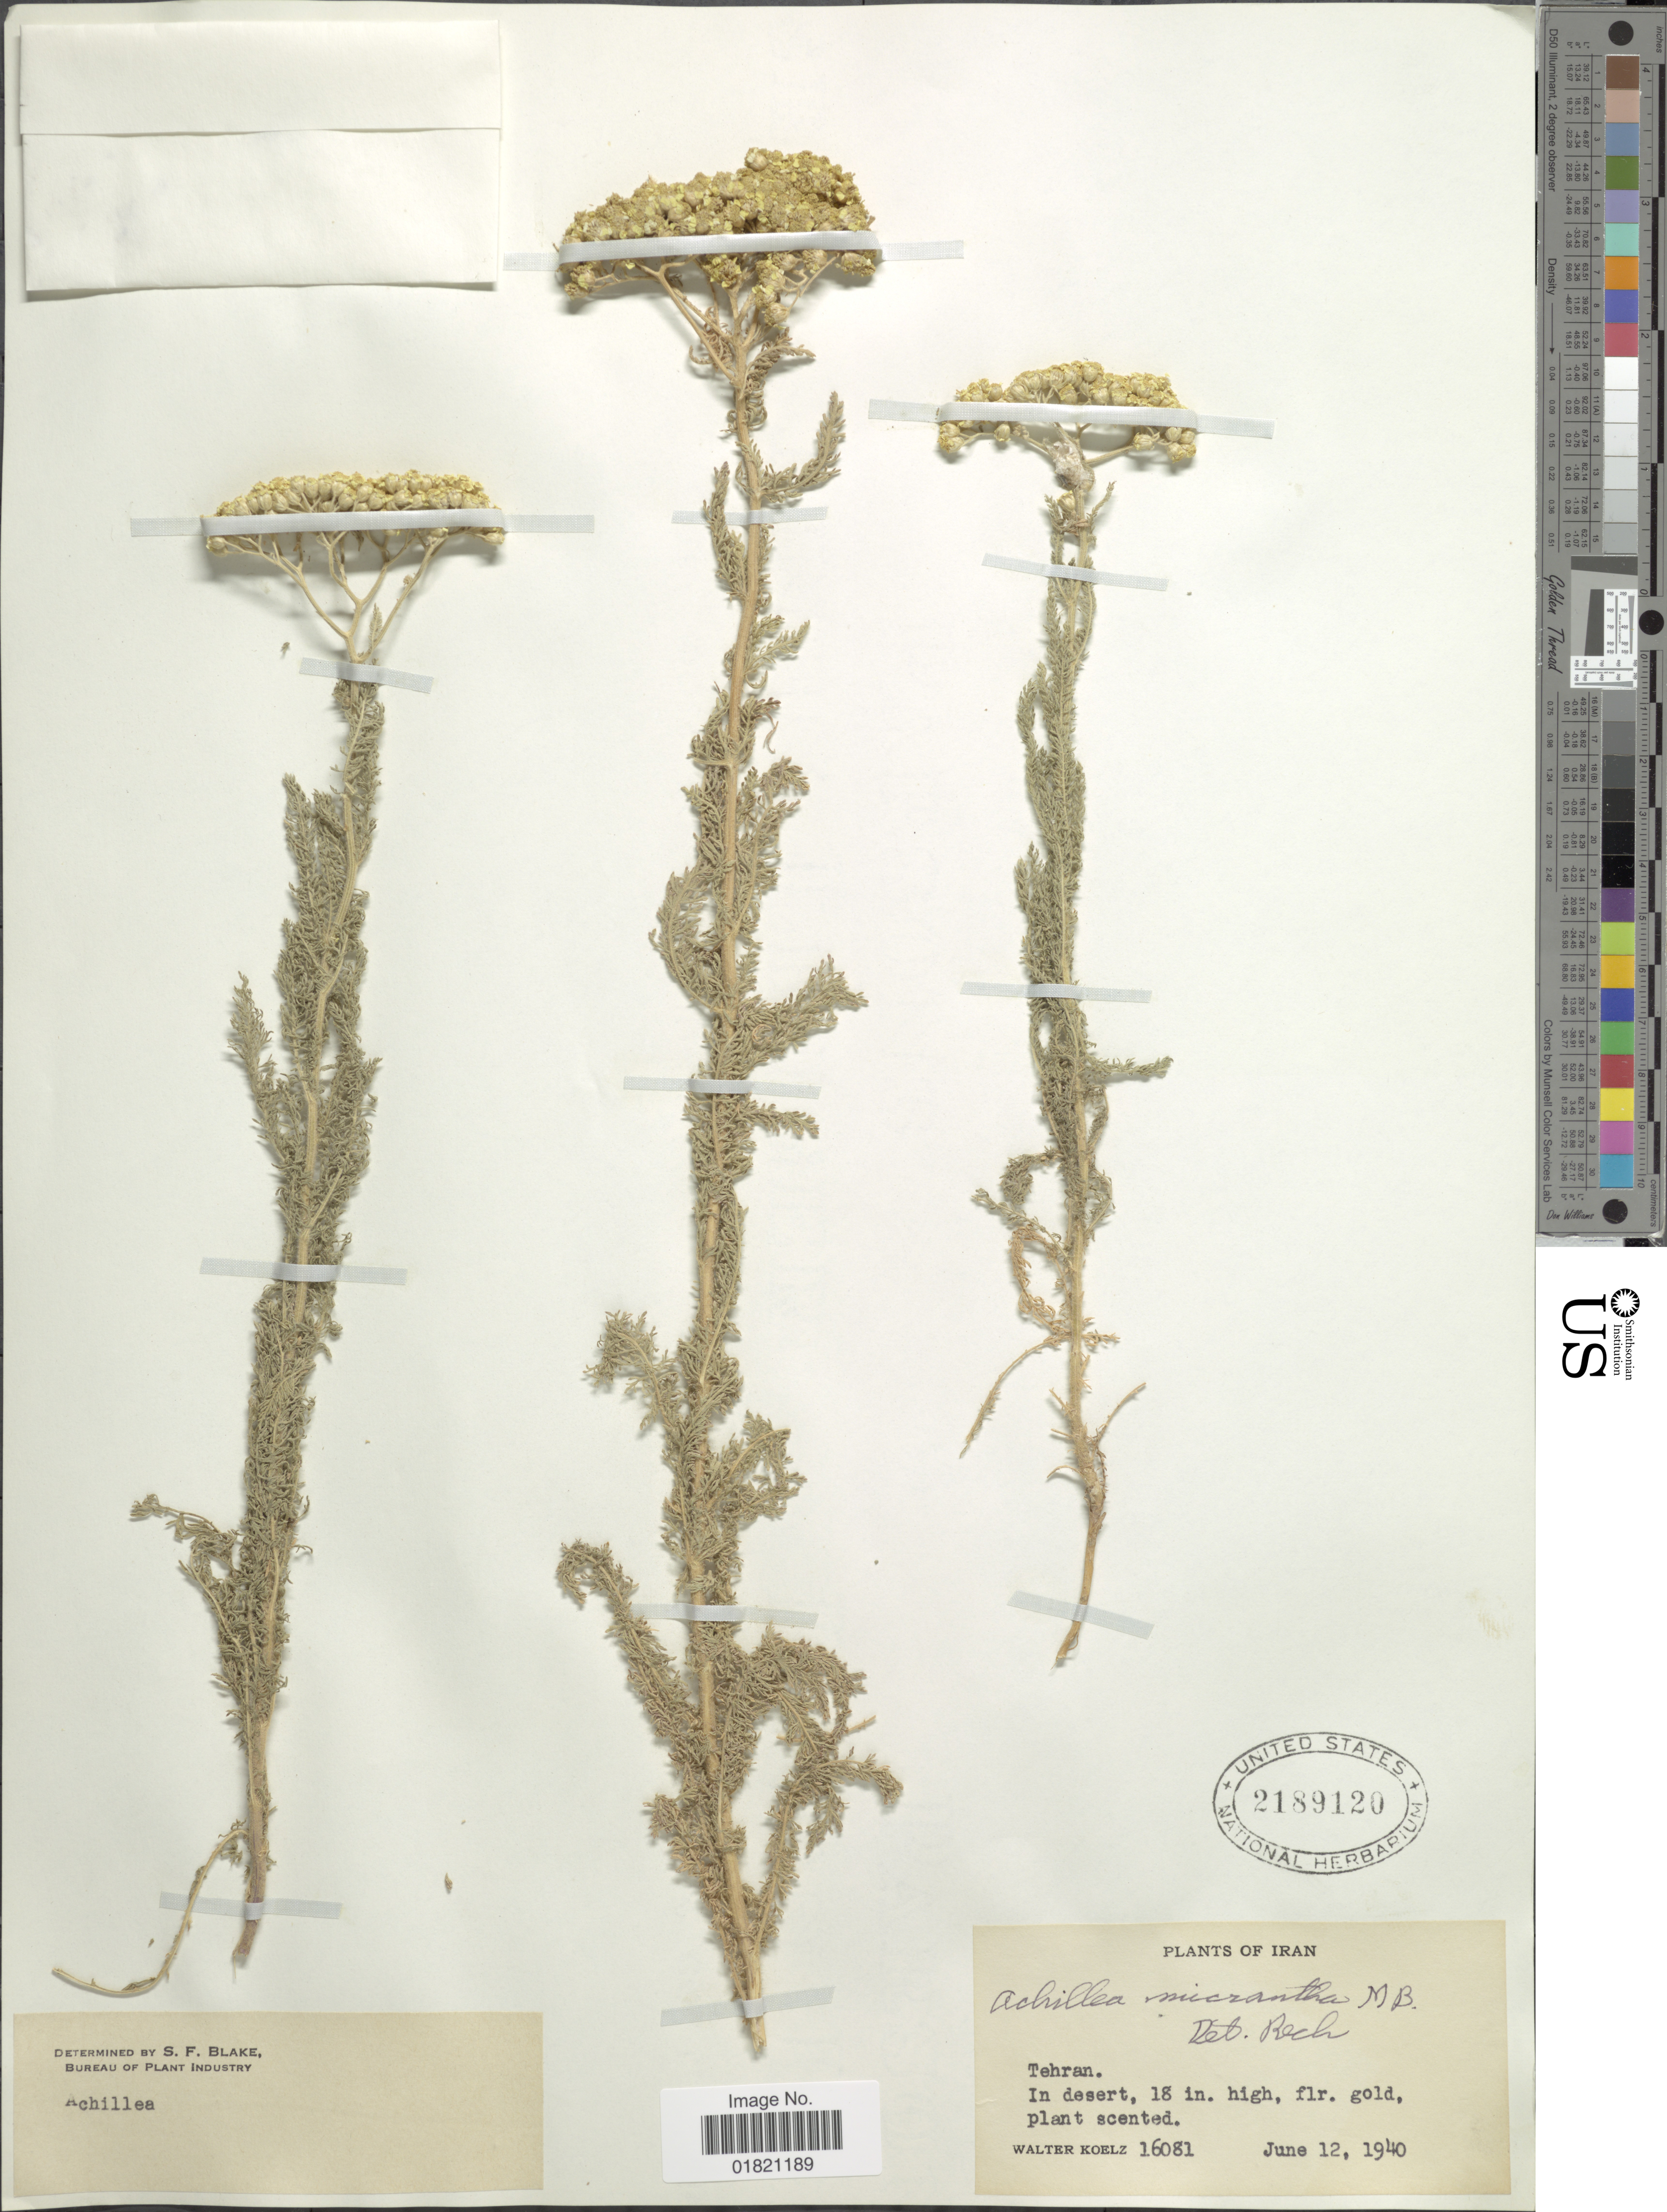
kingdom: Plantae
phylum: Tracheophyta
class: Magnoliopsida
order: Asterales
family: Asteraceae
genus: Achillea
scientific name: Achillea micrantha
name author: M. Bieb.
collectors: W. N. Koelz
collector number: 16081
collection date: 1940-06-12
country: Iran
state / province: Tehran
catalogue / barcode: US 2189120